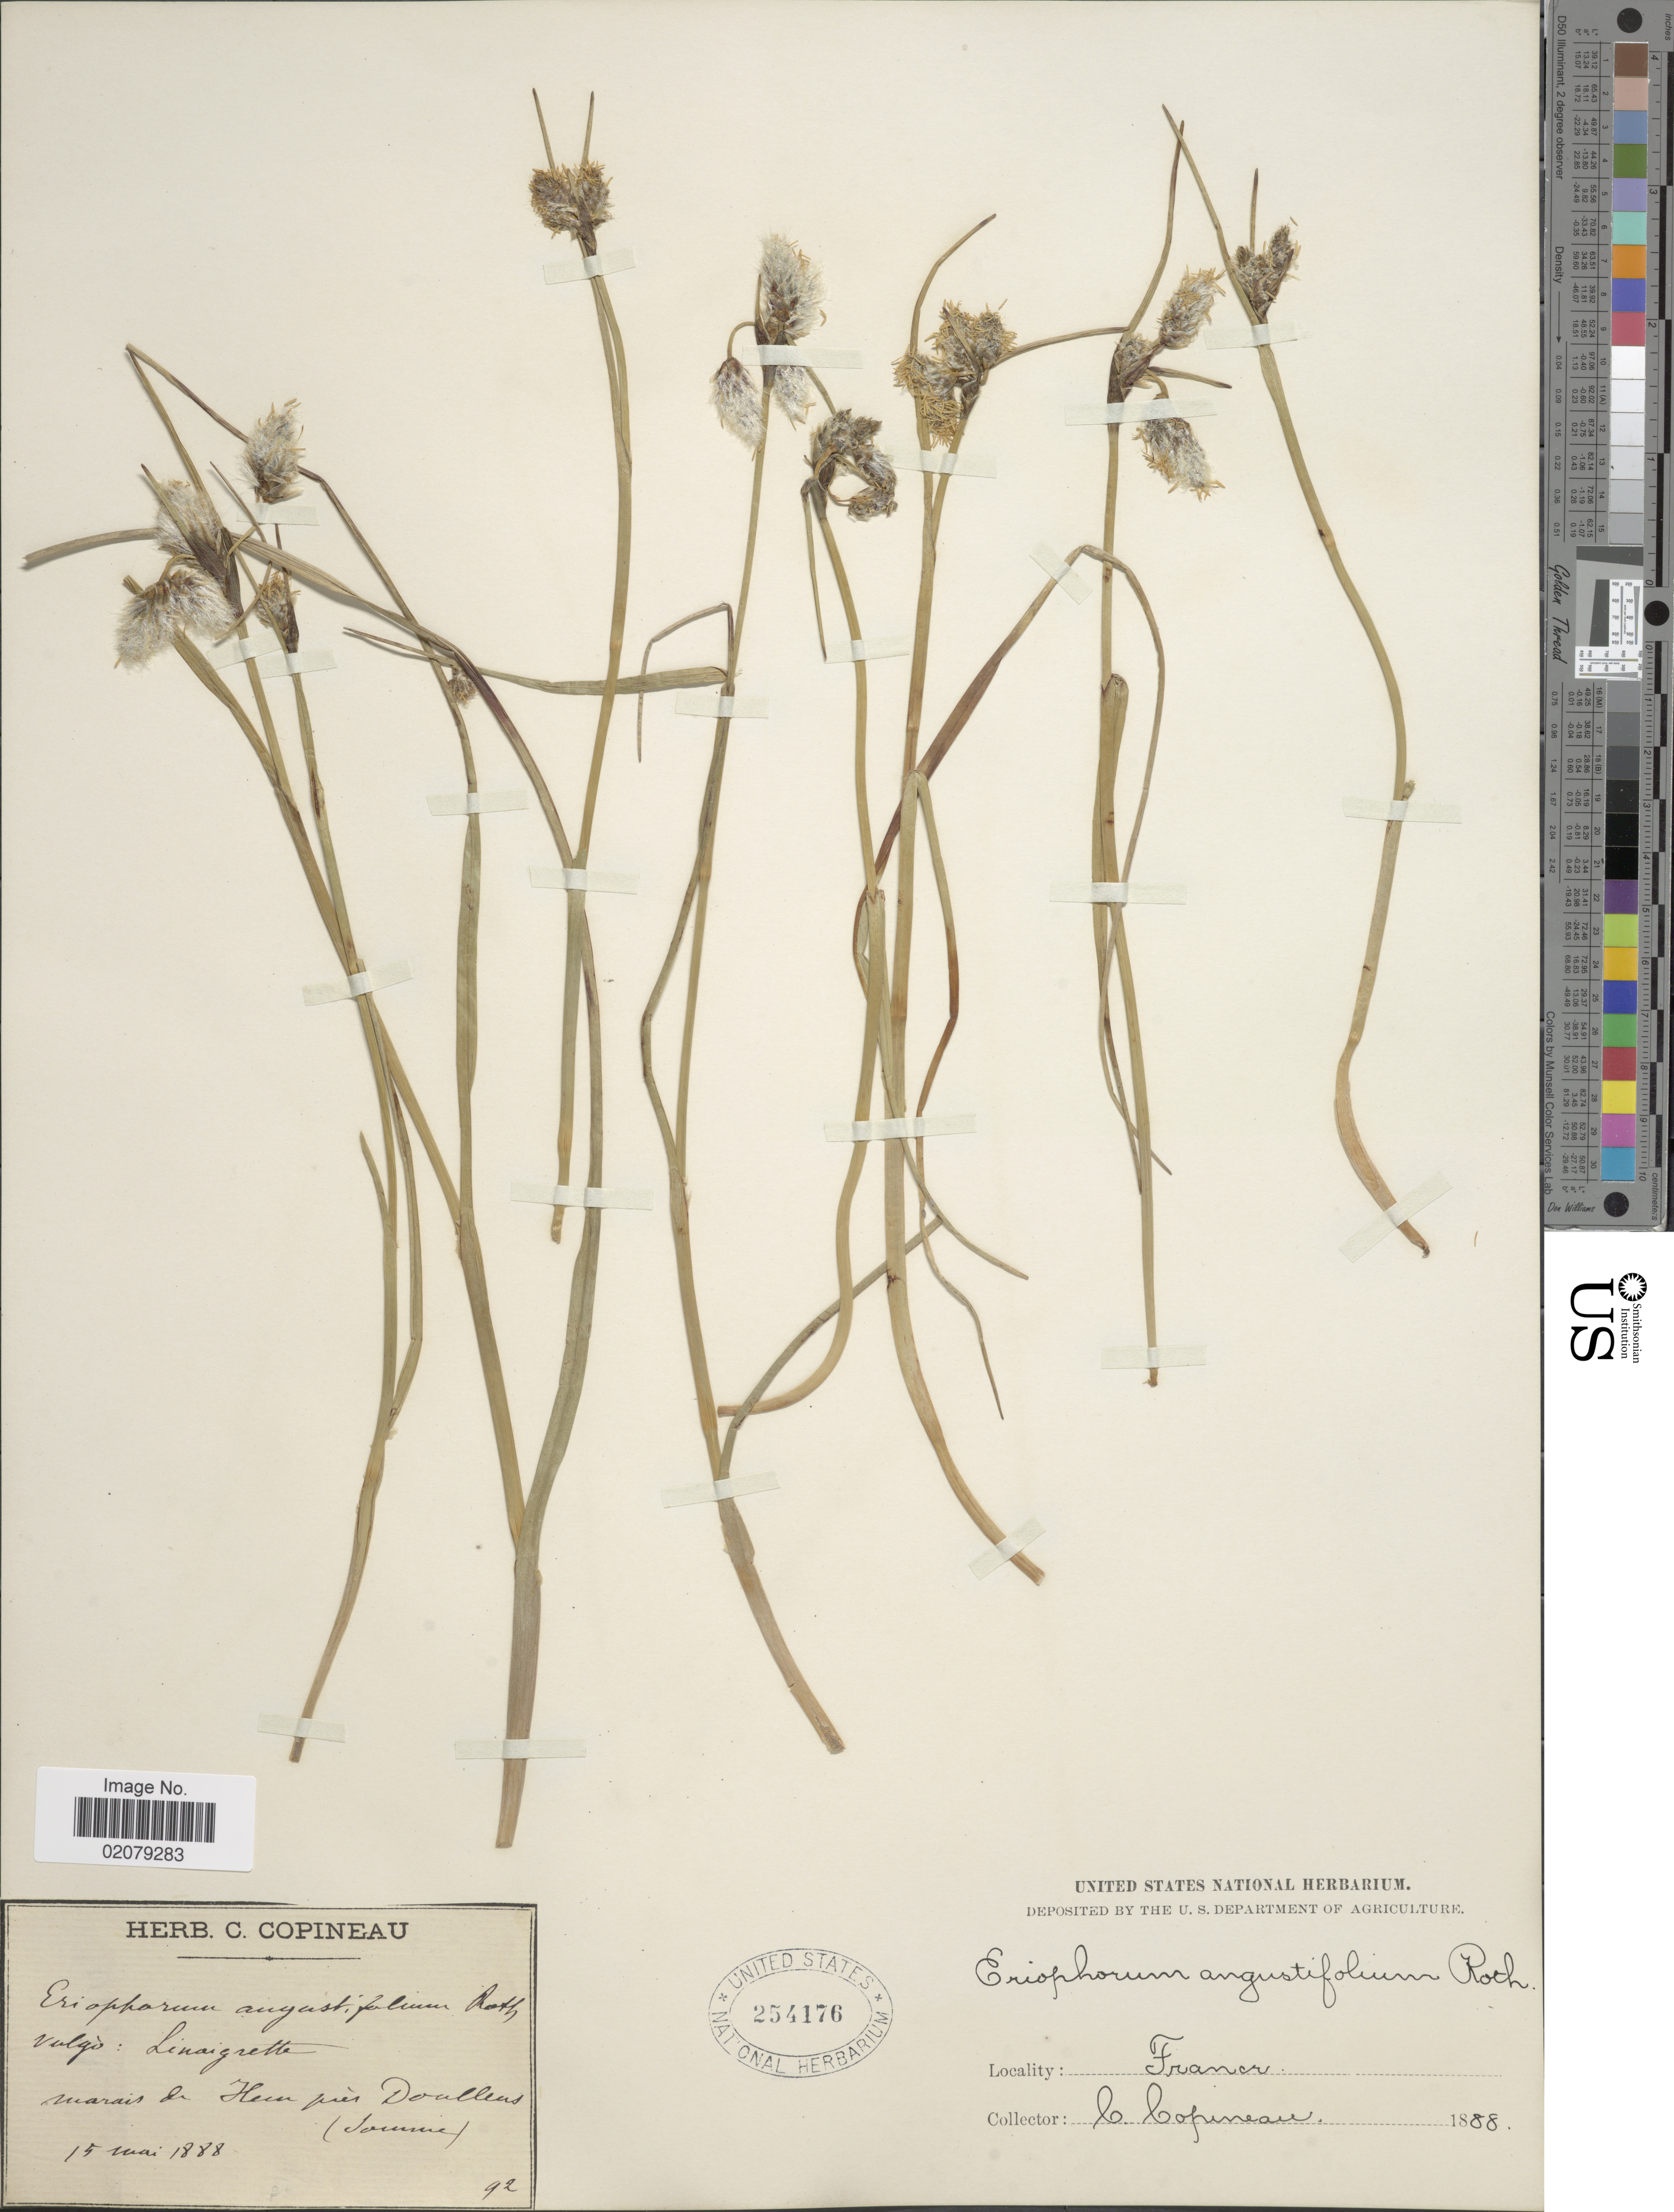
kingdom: Plantae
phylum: Tracheophyta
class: Liliopsida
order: Poales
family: Cyperaceae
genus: Eriophorum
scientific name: Eriophorum angustifolium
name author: Honck.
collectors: C. Copineau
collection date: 1888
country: France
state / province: Hauts-de-France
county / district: Somme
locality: Marais de Hem près Doullens (Somme) [marshes of Hem near Doullens (Somme)]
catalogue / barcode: US 254176